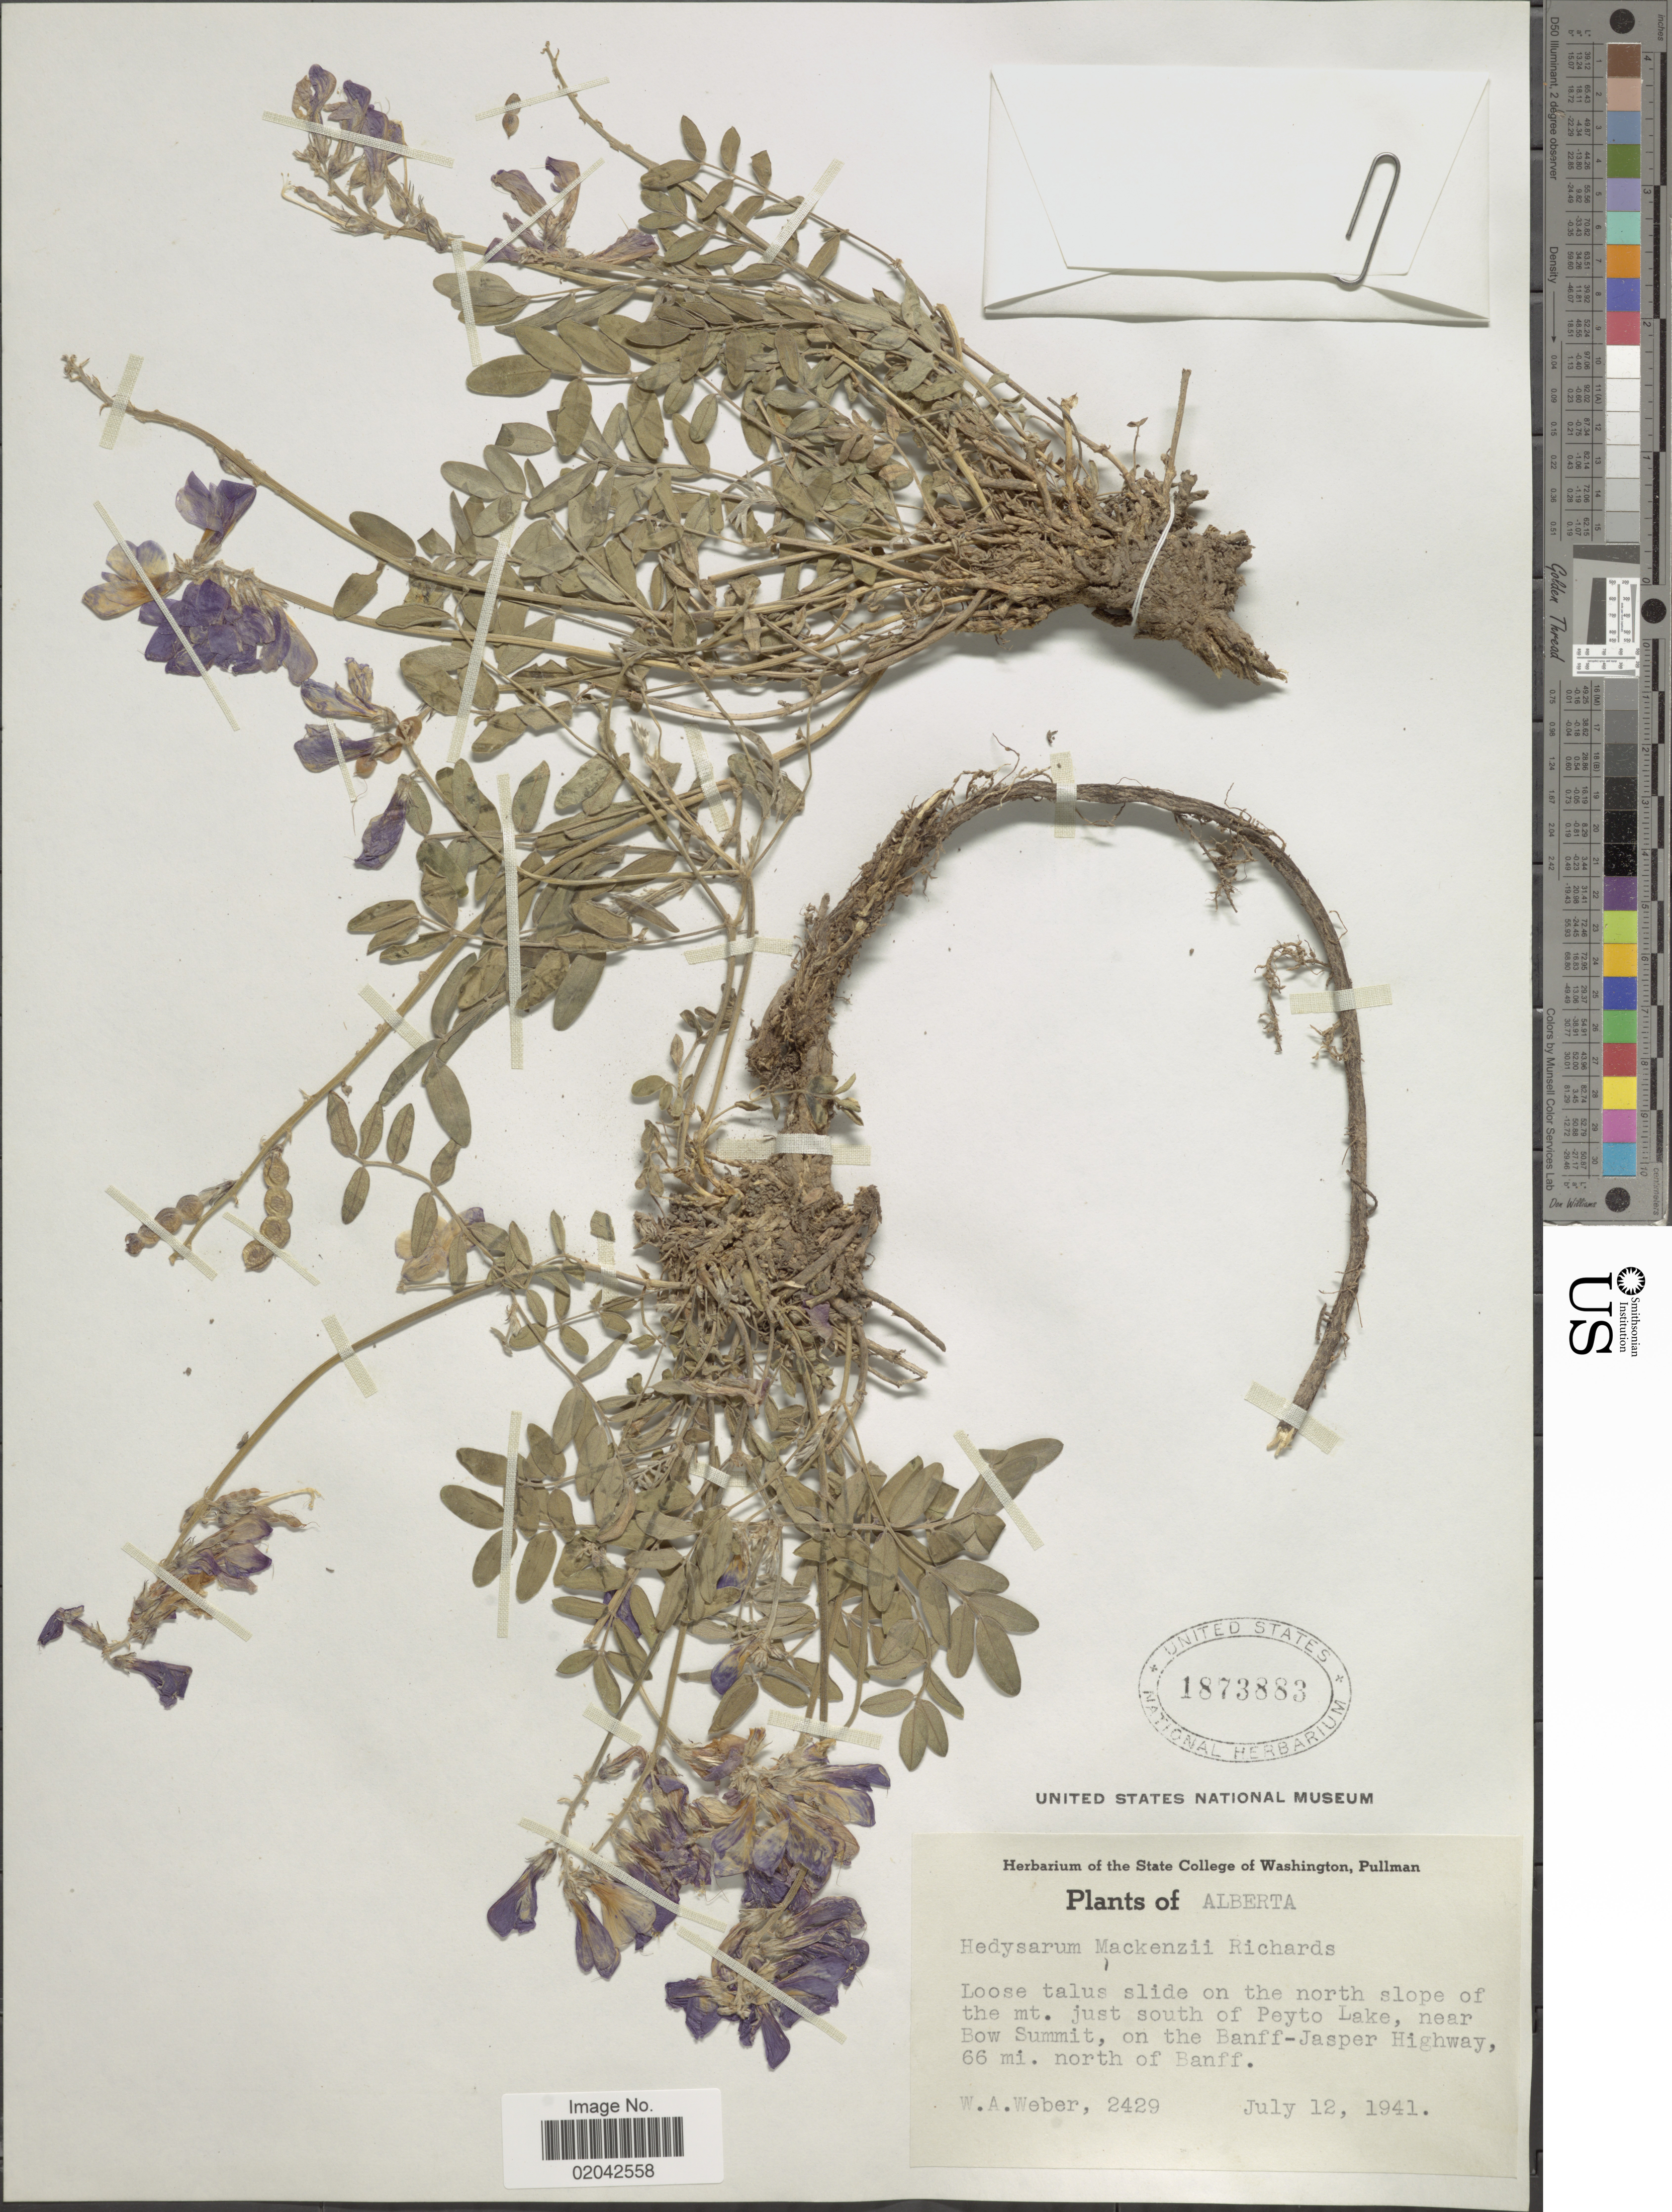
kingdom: Plantae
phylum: Tracheophyta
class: Magnoliopsida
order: Fabales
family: Fabaceae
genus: Hedysarum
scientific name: Hedysarum mackenziei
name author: Richardson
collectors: W. A. Weber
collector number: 2429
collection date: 1941-07-12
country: Canada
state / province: Alberta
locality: north slope of the mts. just south of Peyto Lake, near Edow Summit, on the Banff-Jasper Highway, 66 mi. north of Banff.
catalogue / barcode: US 1873883